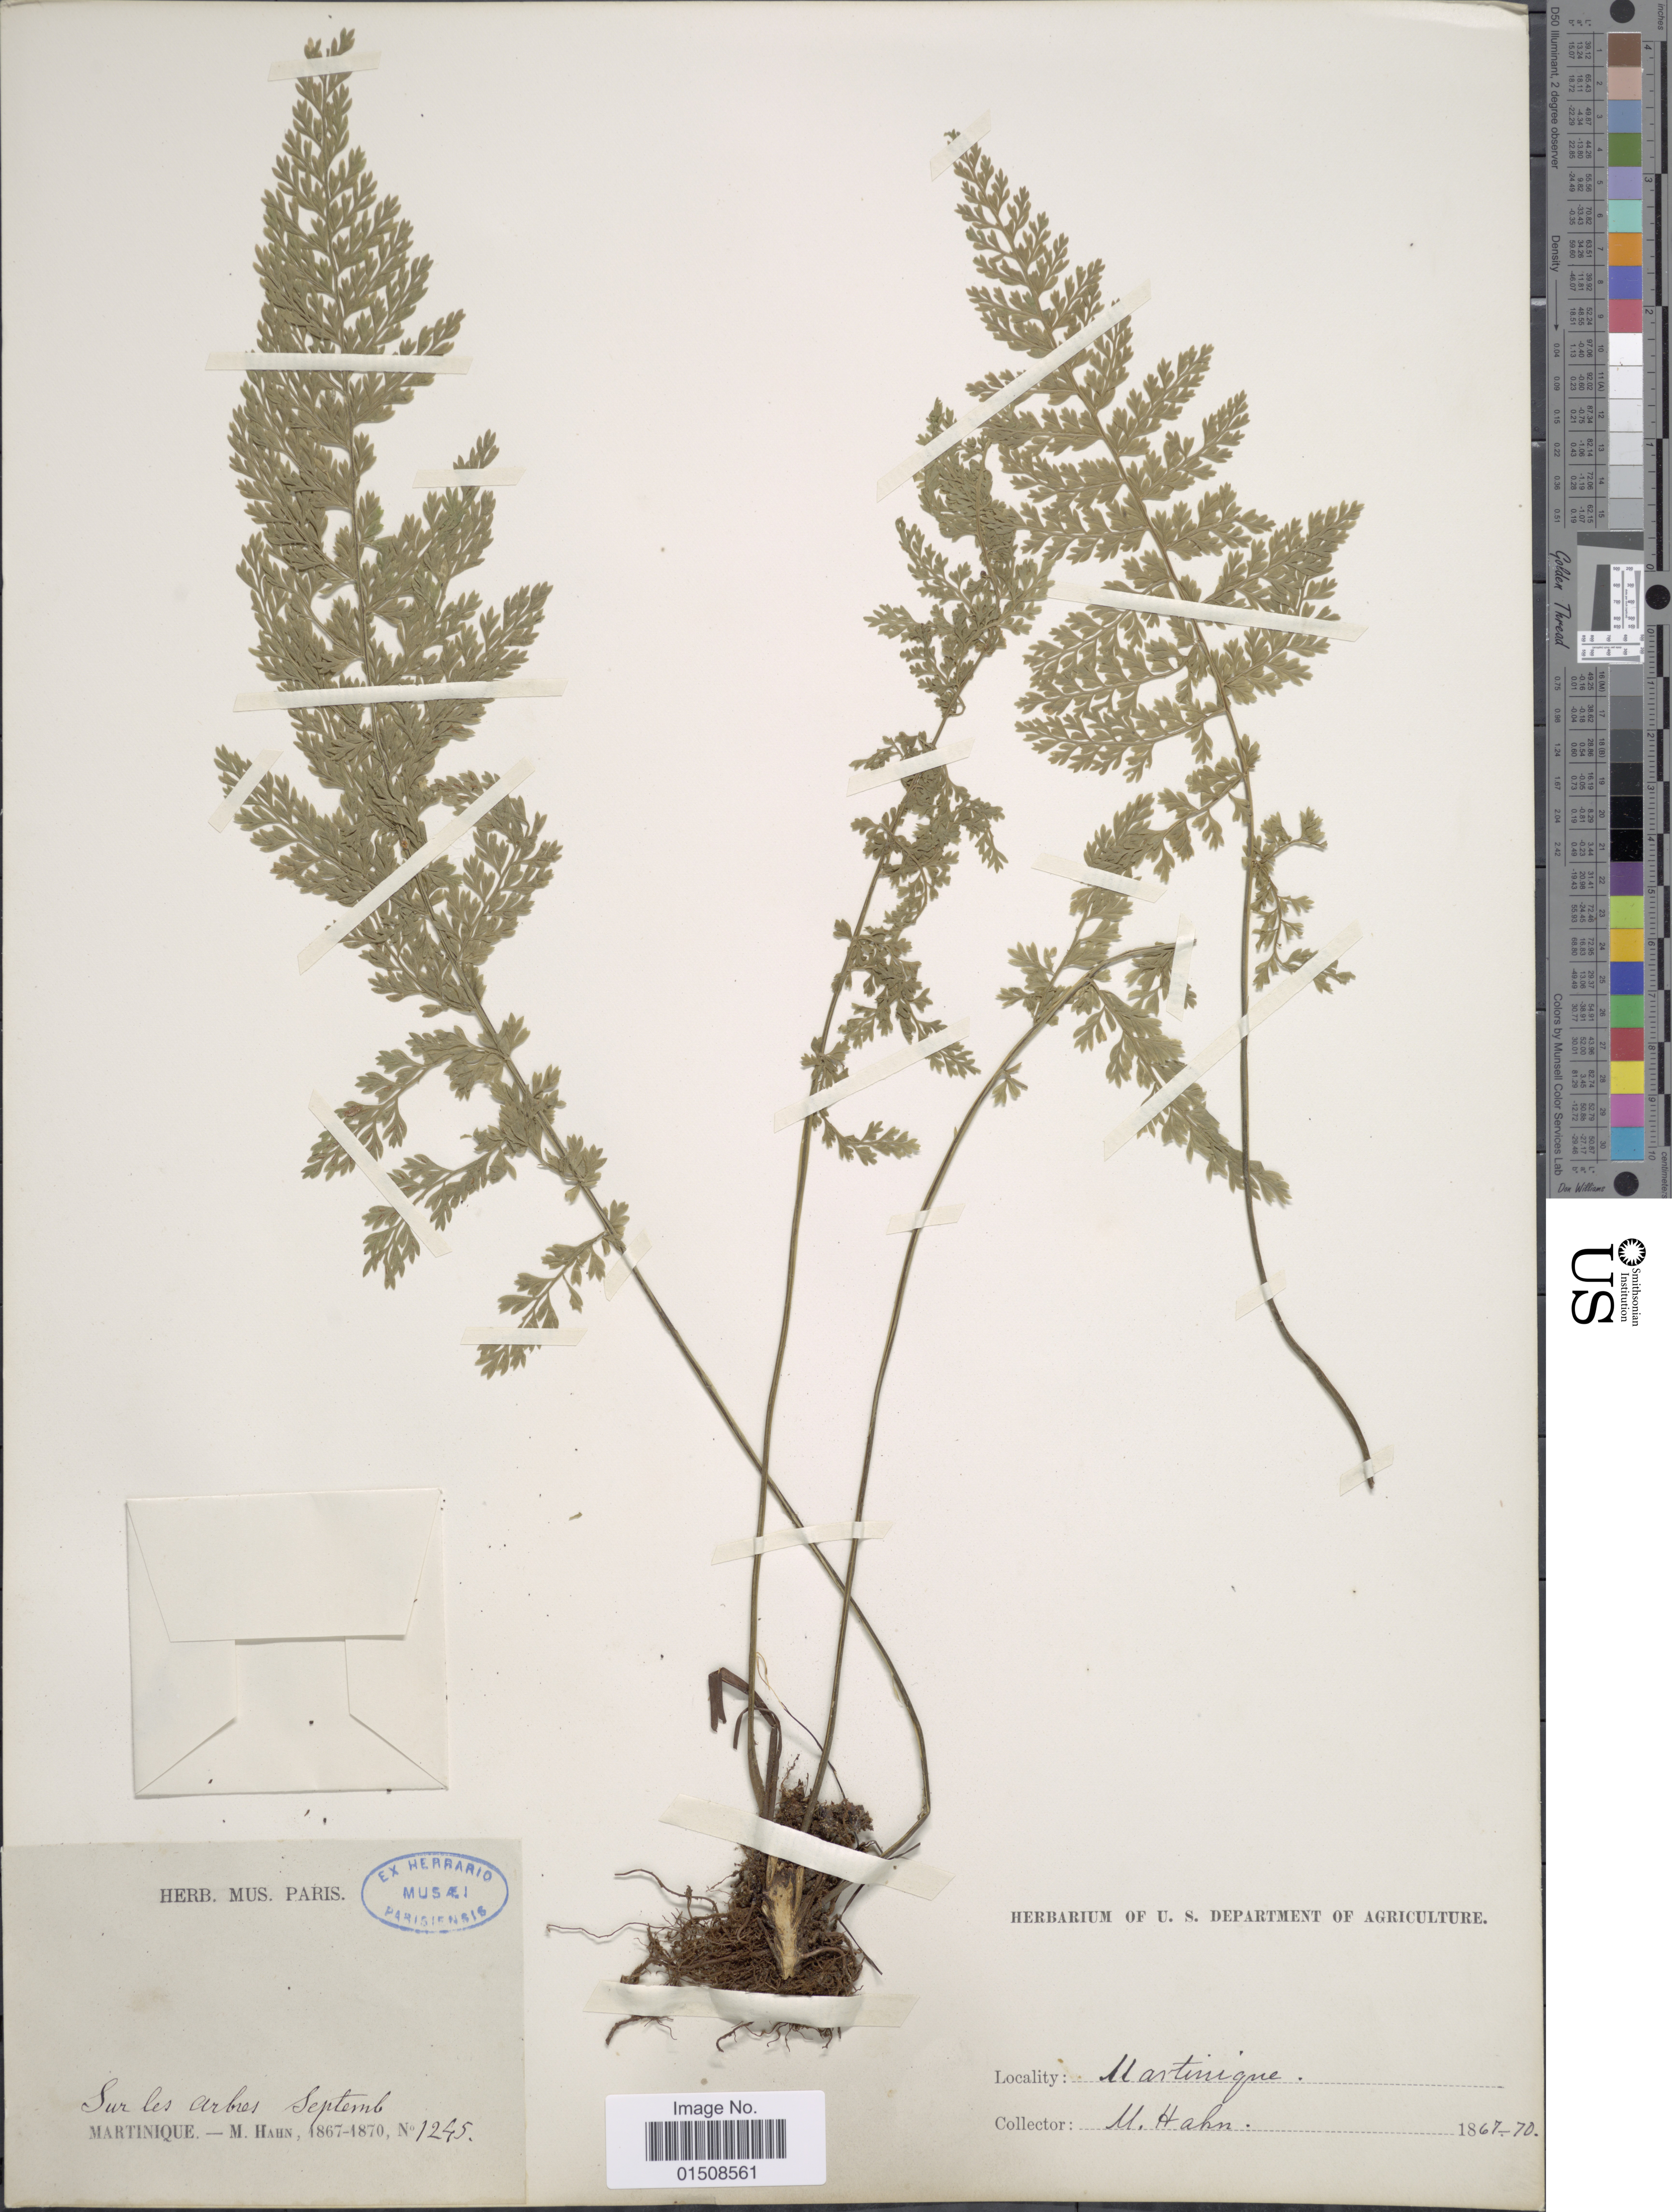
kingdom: Plantae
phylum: Tracheophyta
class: Polypodiopsida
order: Polypodiales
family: Aspleniaceae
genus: Asplenium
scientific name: Asplenium cristatum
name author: Lam.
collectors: M. Hahn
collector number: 1245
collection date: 1867-09/1870-09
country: Martinique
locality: Sur les Arbres